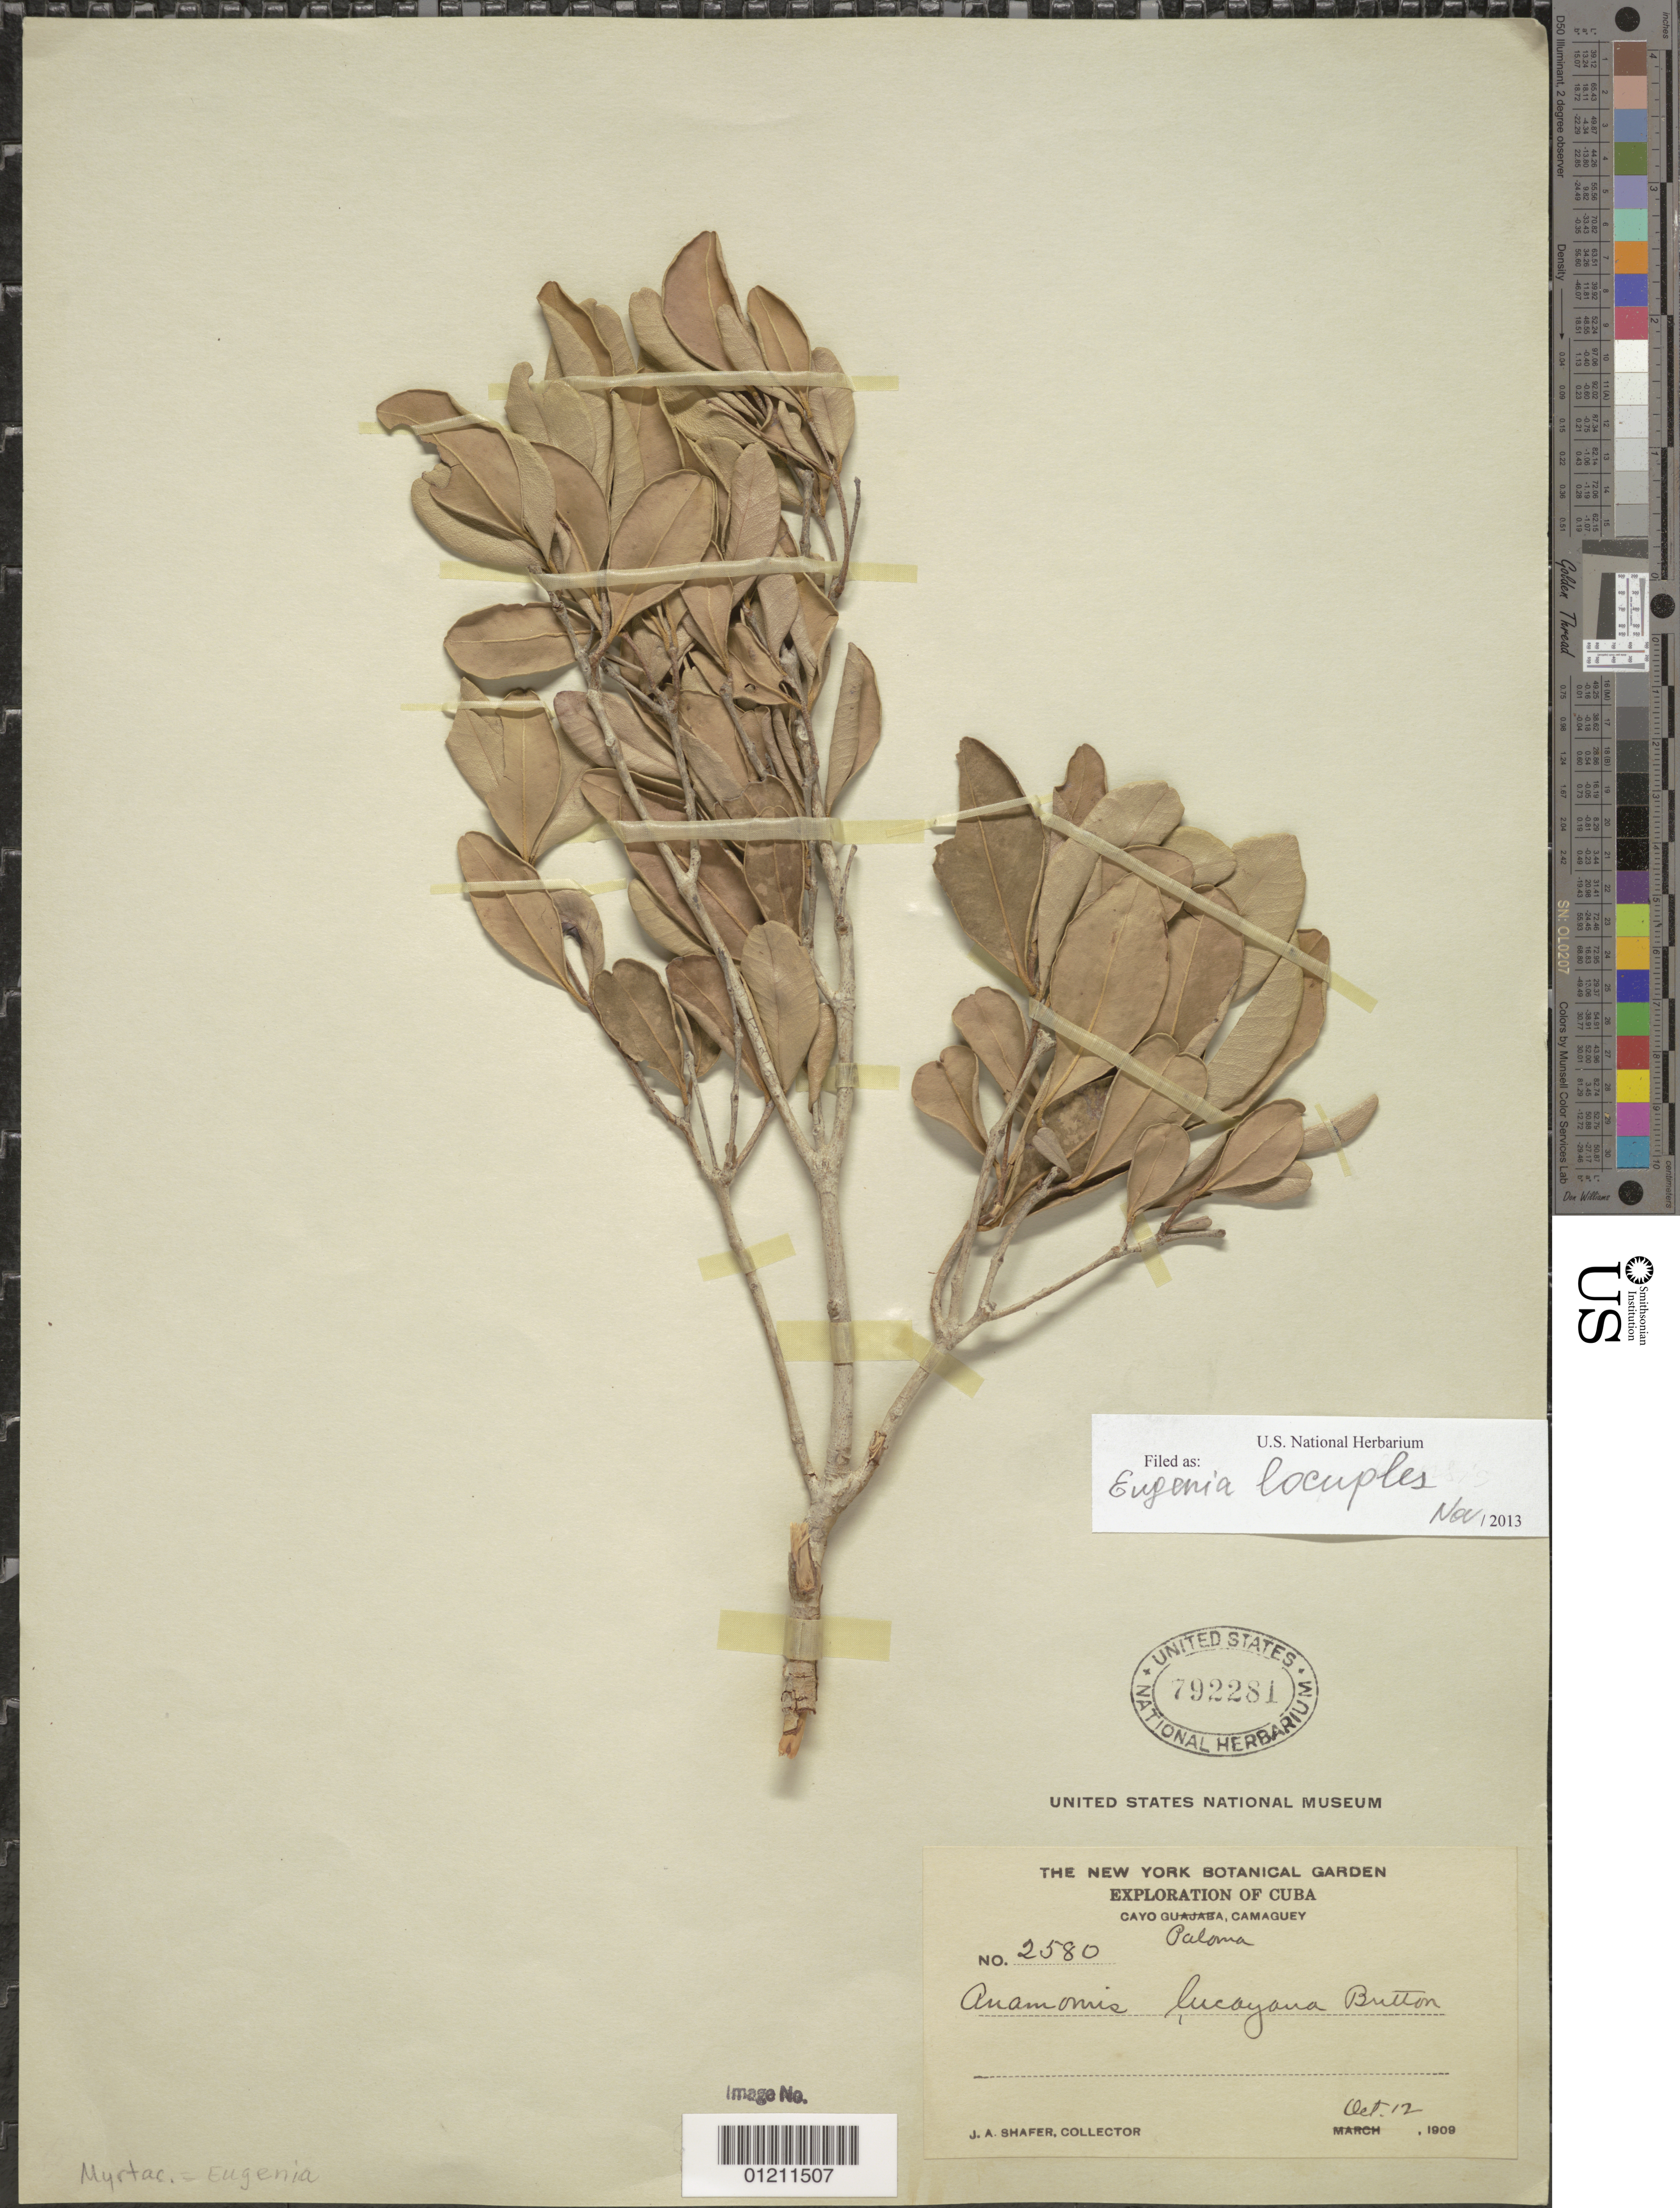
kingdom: Plantae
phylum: Tracheophyta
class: Magnoliopsida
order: Myrtales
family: Myrtaceae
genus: Eugenia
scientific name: Eugenia locuples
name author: Standl. & L.O. Williams ex Barrie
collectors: J. A. Shafer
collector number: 2580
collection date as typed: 12 Oct 1909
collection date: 1909-10-12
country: Cuba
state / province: Camaguey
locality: Cayo Paloma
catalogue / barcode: US 792281